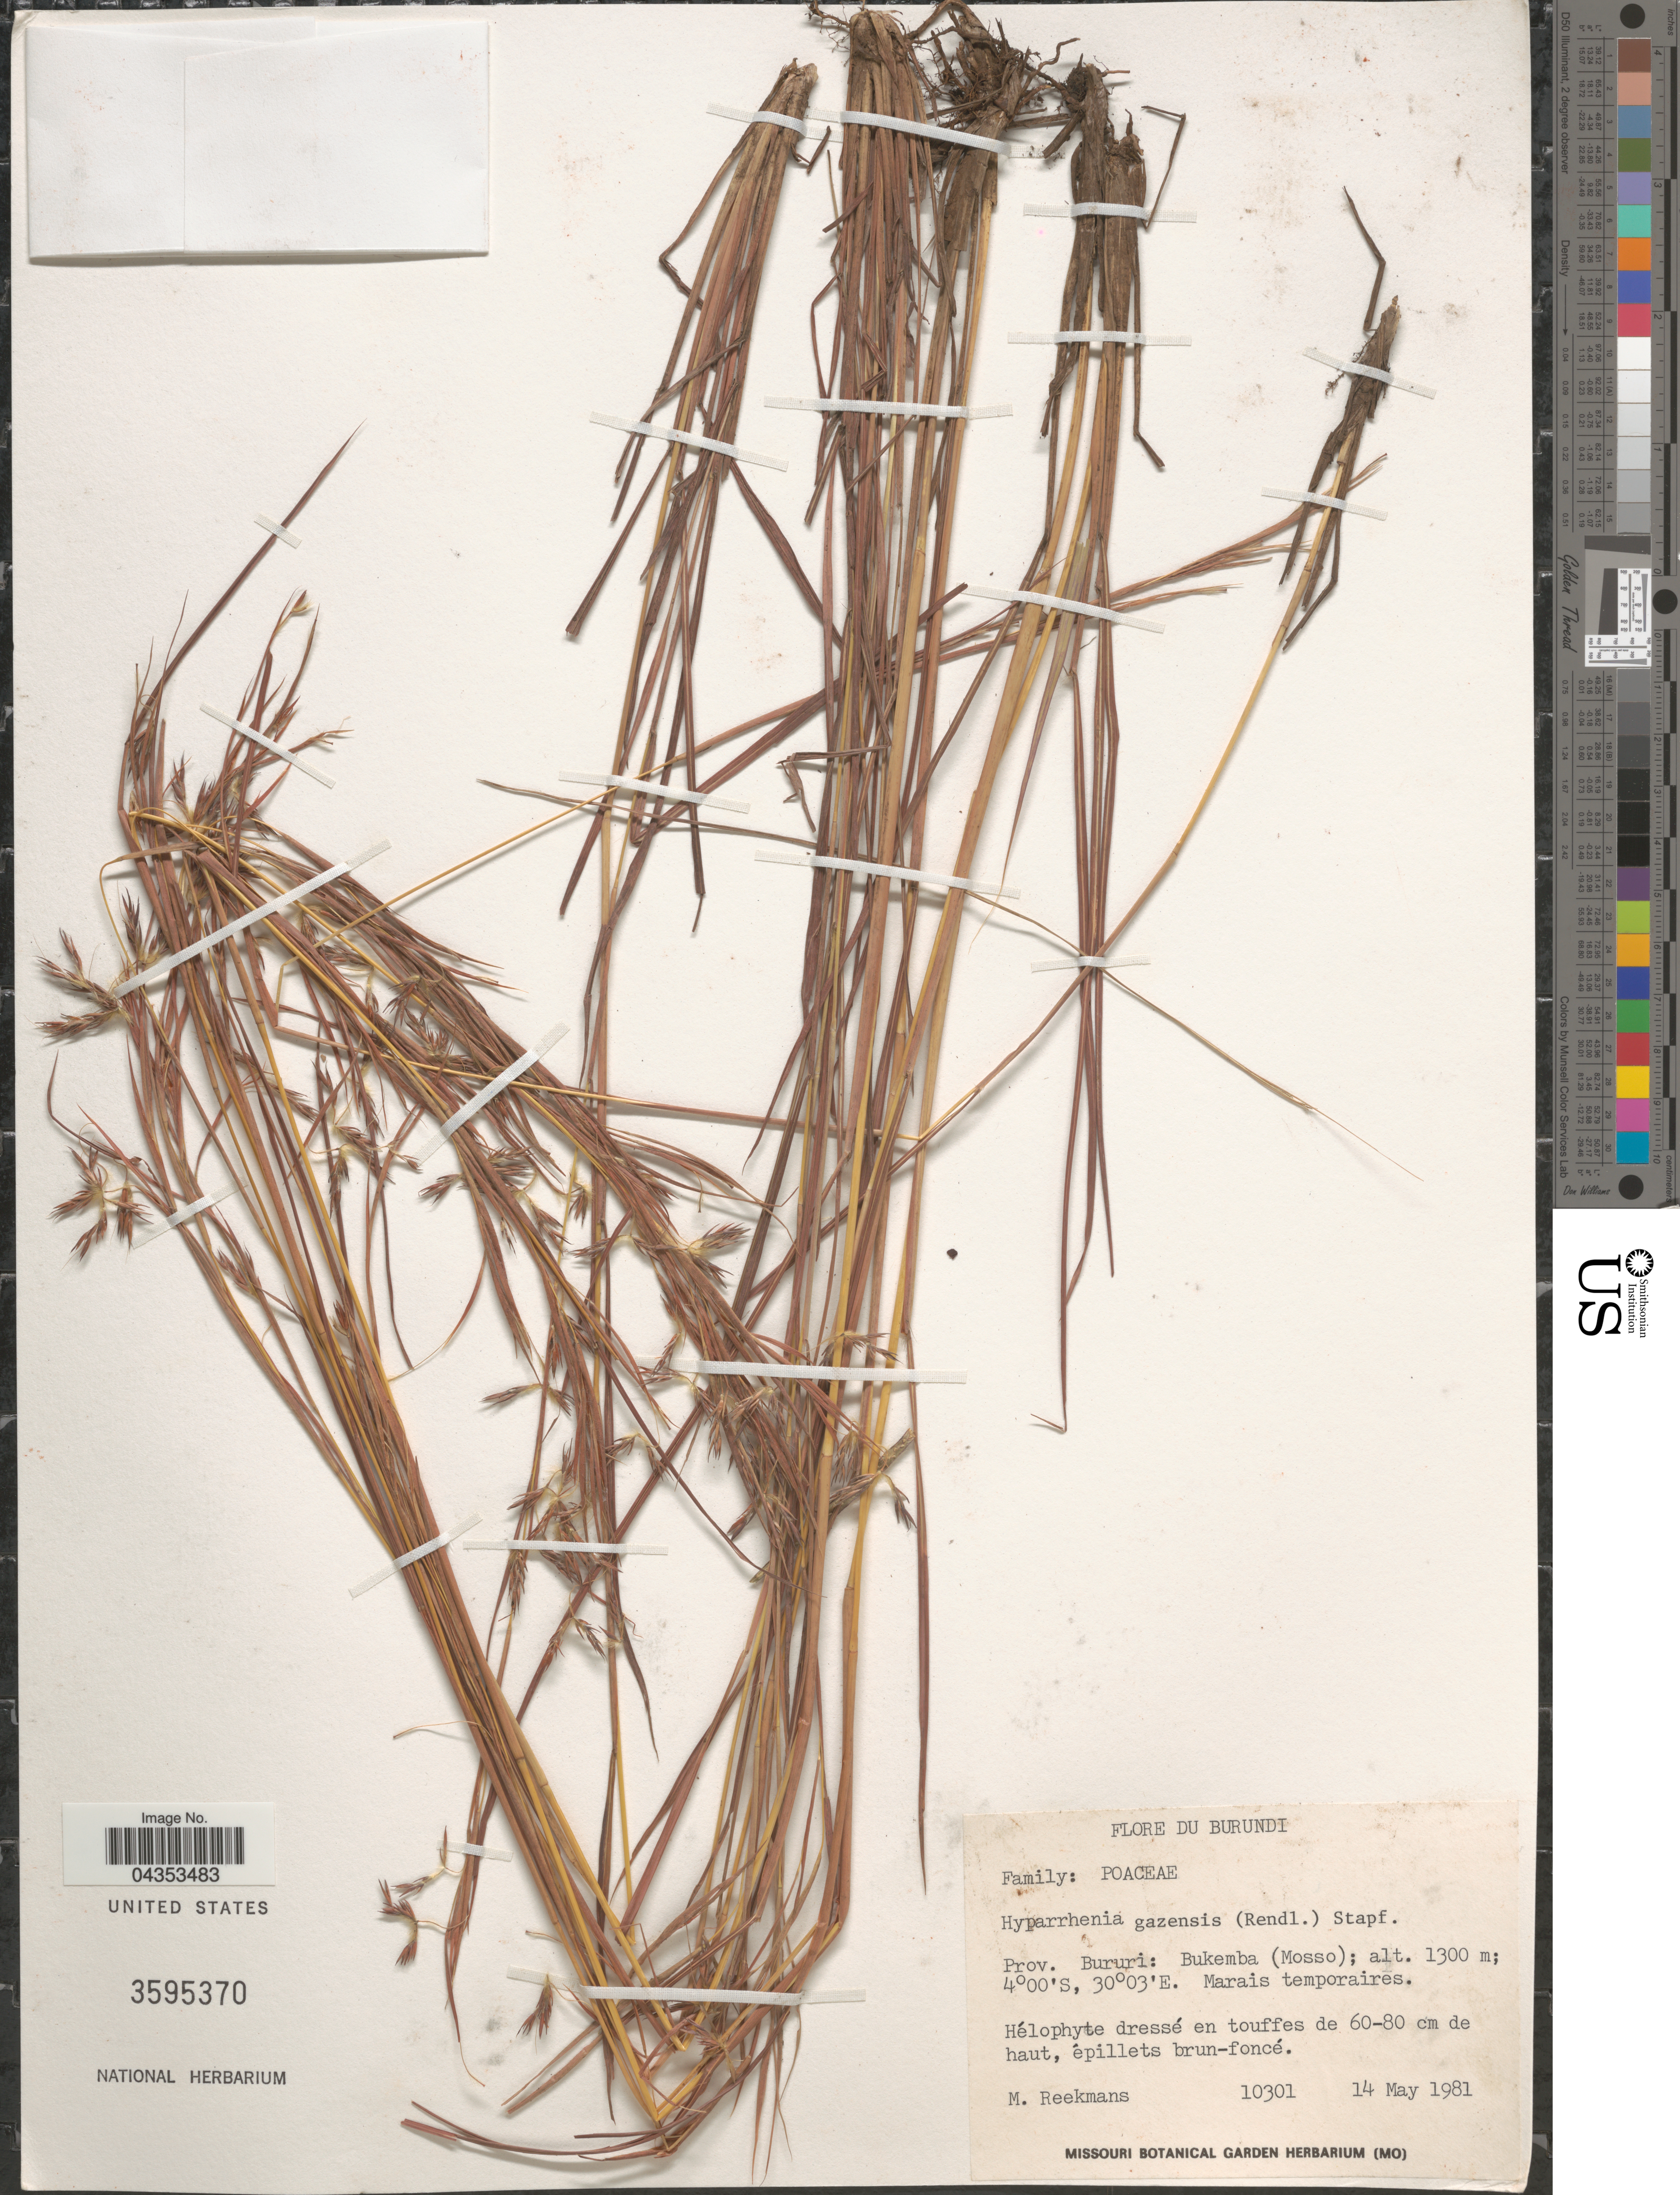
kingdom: Plantae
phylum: Tracheophyta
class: Liliopsida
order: Poales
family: Poaceae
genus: Hyparrhenia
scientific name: Hyparrhenia gazensis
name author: (Rendle) Stapf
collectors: M. Reekmans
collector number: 10301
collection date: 1981-05-14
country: Burundi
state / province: Bururi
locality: Bukemba (Mosso).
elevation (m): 1300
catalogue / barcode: US 3595370